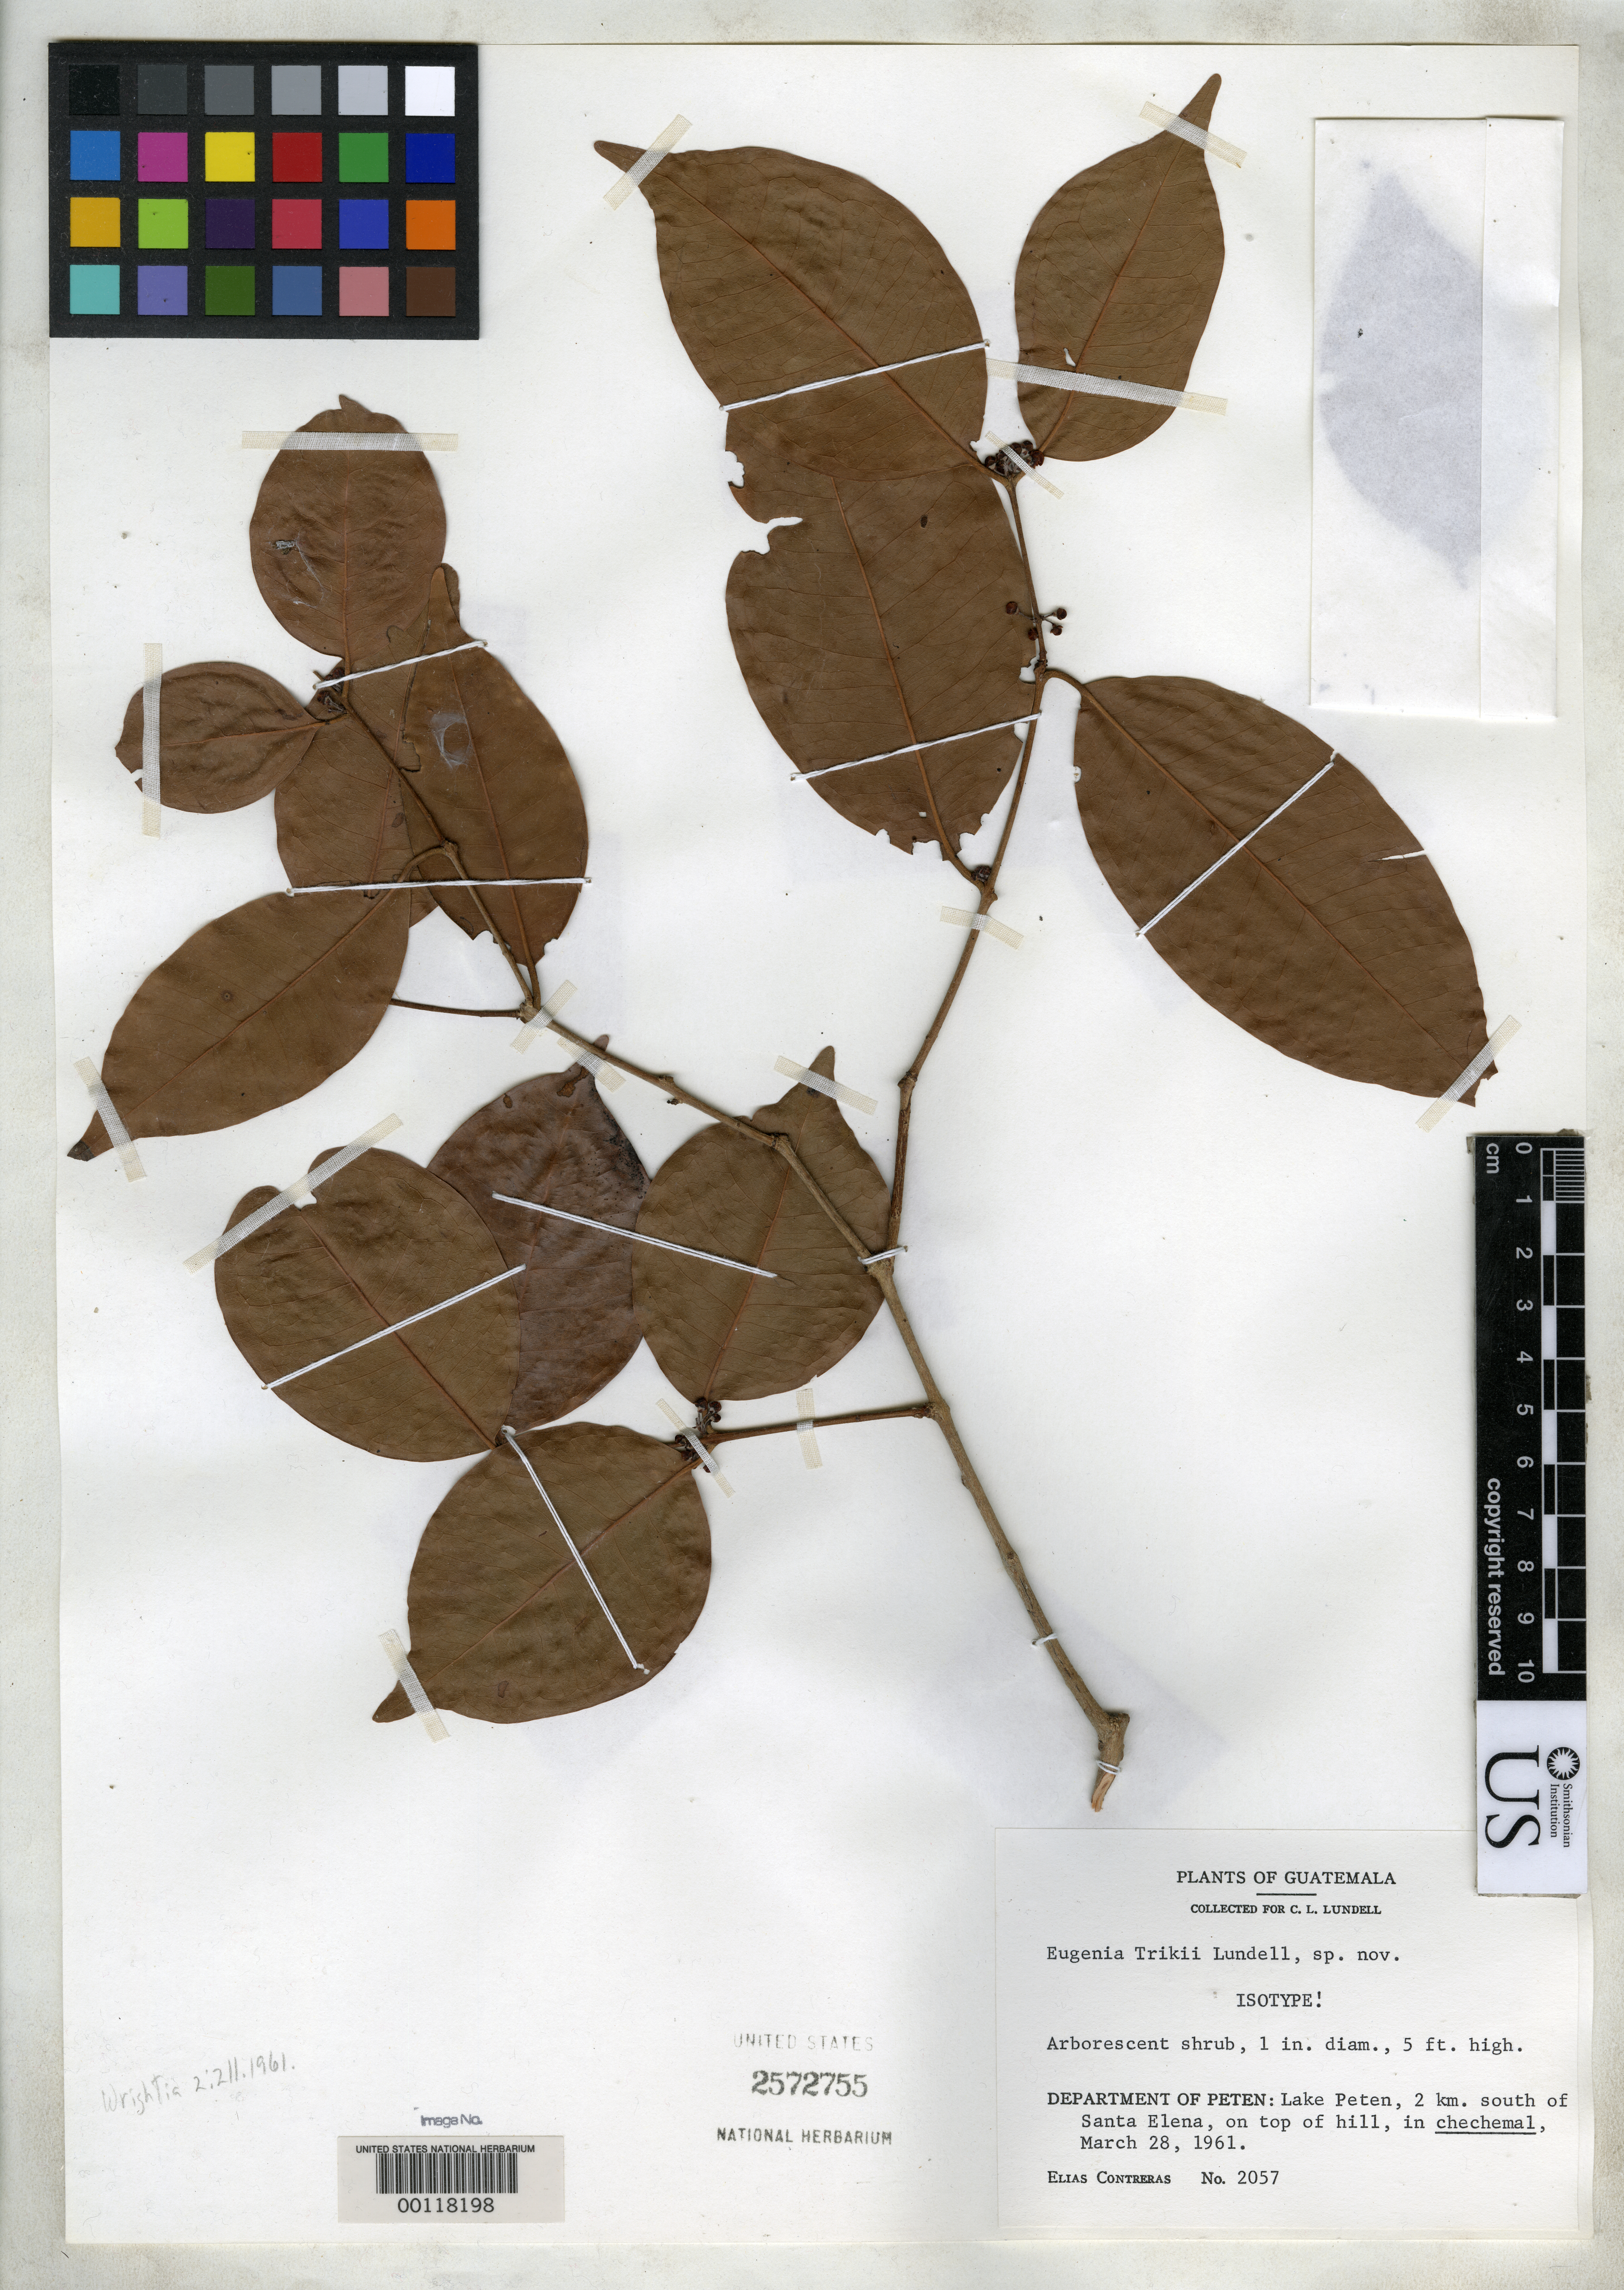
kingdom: Plantae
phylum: Tracheophyta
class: Magnoliopsida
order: Myrtales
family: Myrtaceae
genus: Eugenia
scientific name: Eugenia trikii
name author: Lundell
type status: Isotype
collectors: E. Contreras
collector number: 2057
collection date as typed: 28 Mar 1961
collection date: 1961-03-28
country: Guatemala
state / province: El Petén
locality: Lake Petèn, 2 km. S of Santa Elena.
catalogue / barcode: US 2572755